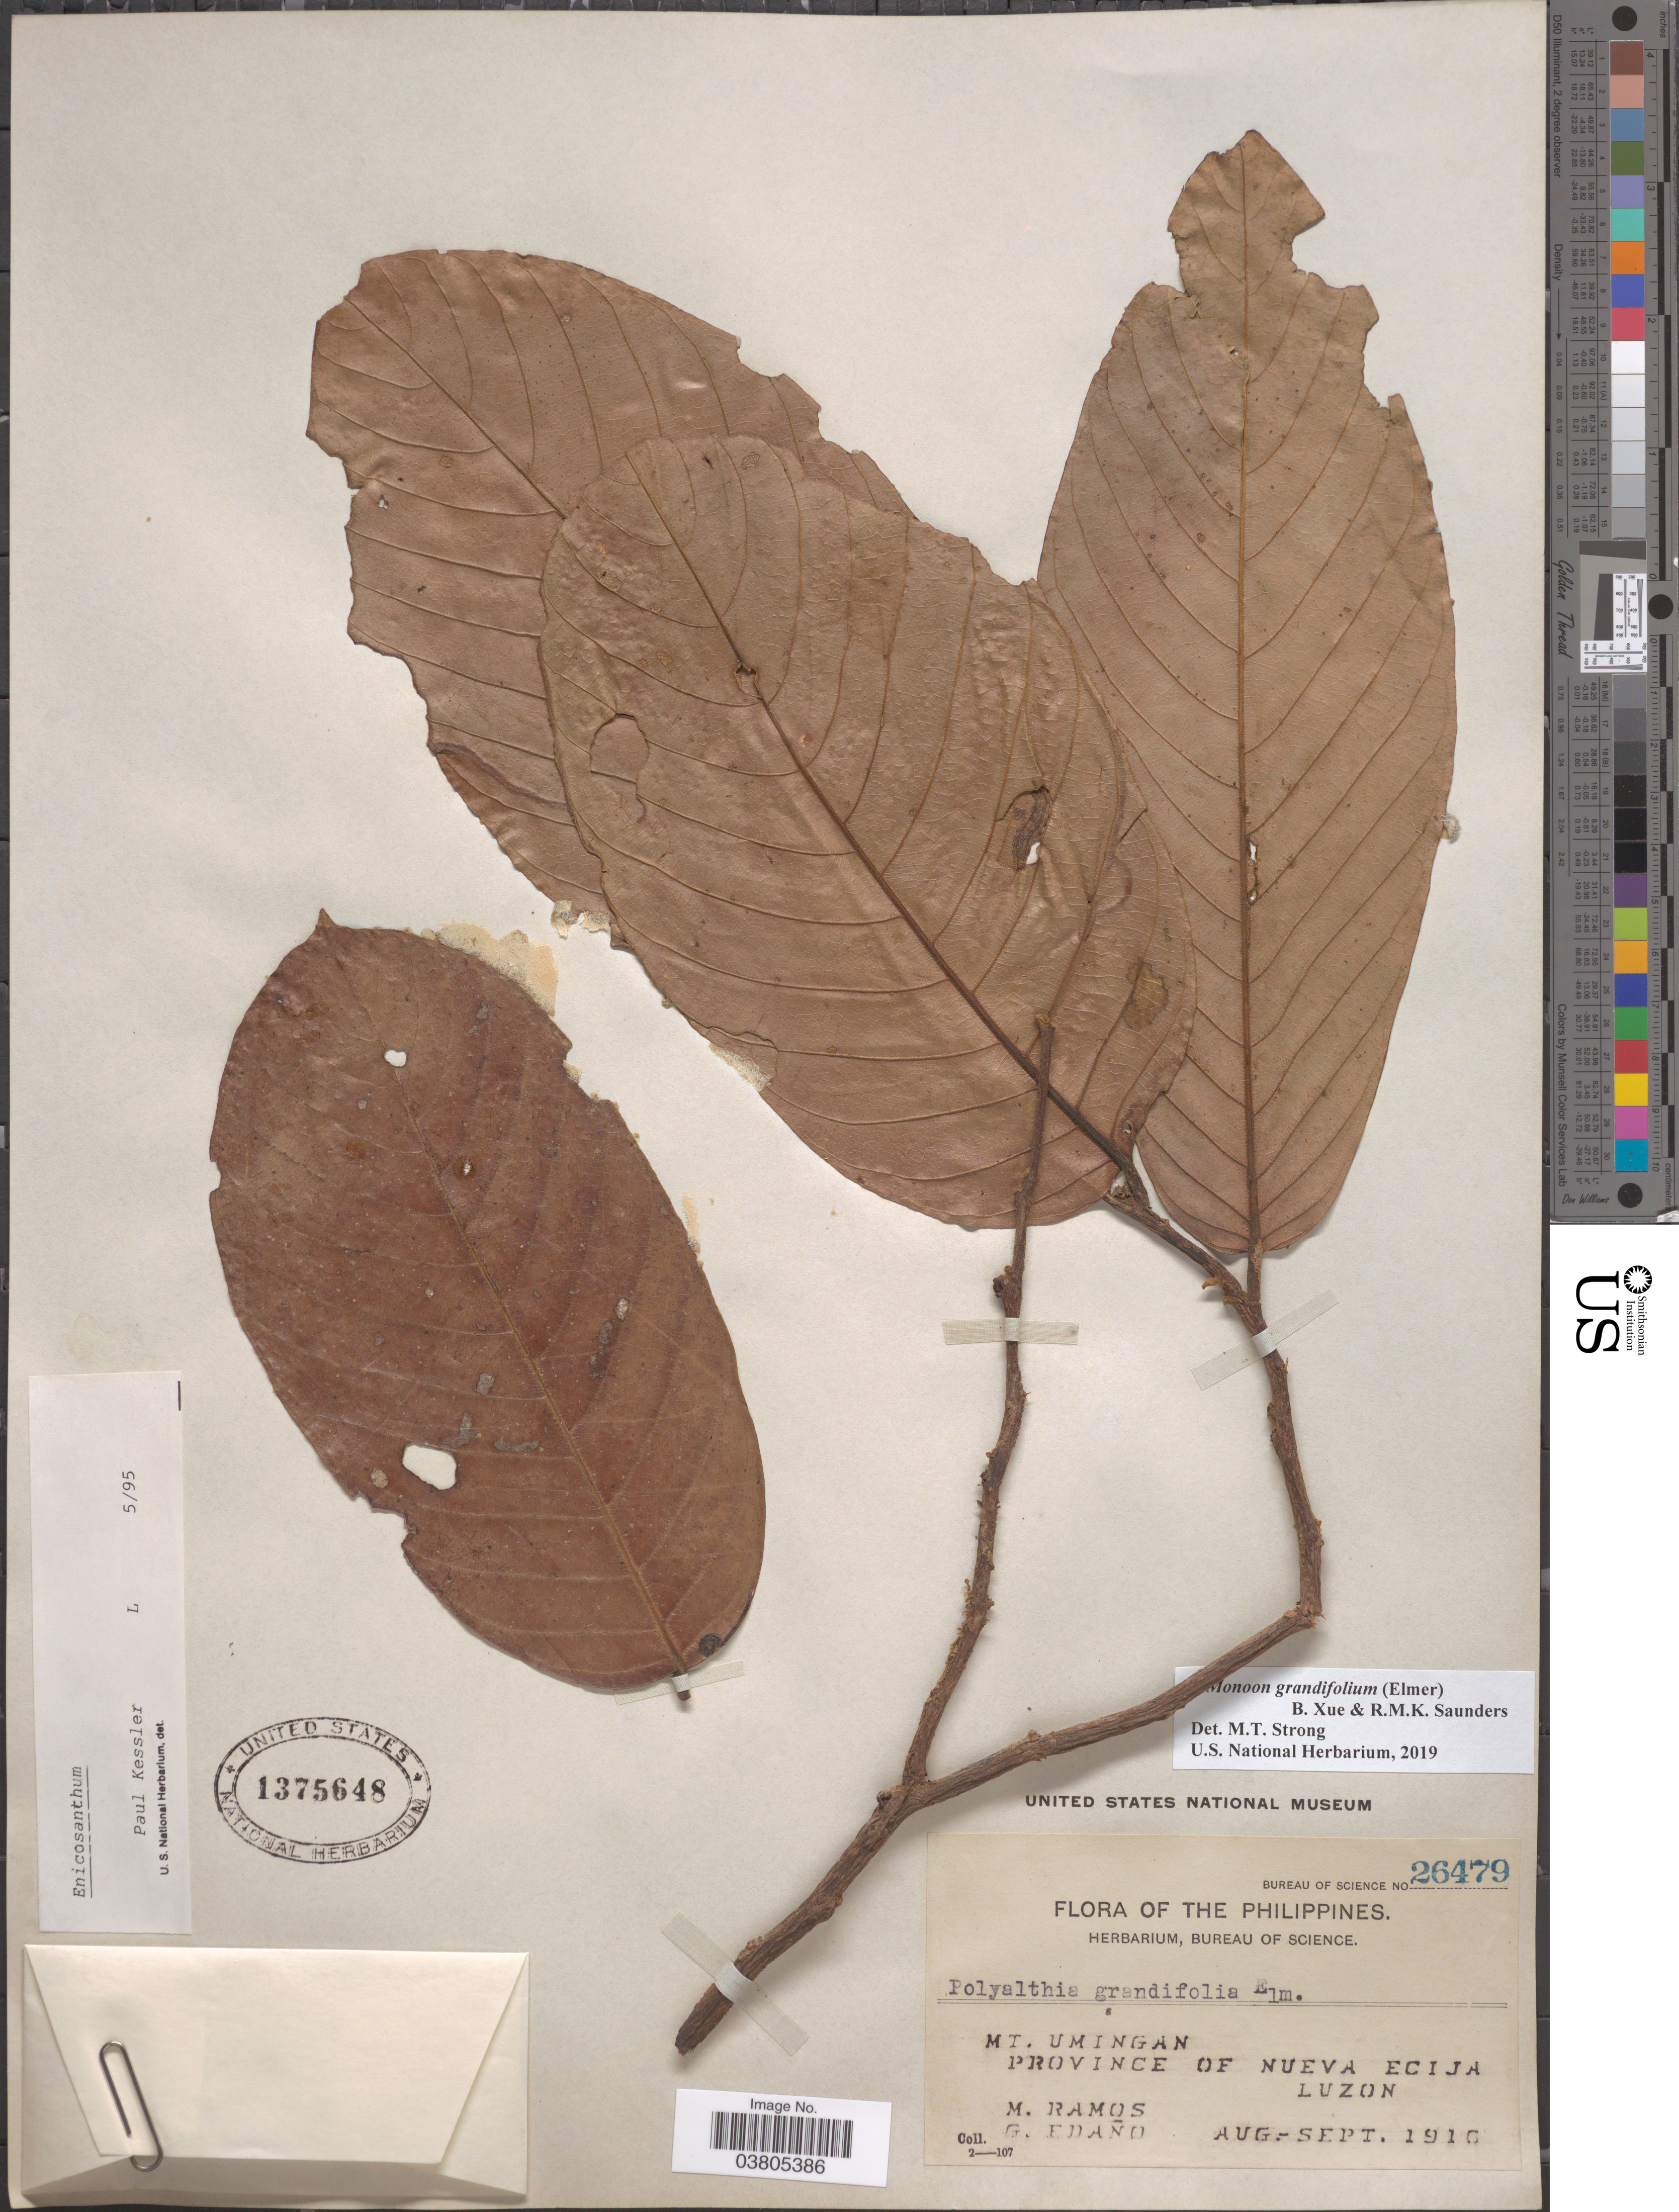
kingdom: Plantae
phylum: Tracheophyta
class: Magnoliopsida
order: Magnoliales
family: Annonaceae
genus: Monoon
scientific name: Monoon grandifolium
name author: (Elmer) B. Xue & R.M.K. Saunders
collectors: M. Ramos & G. Edaño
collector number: Bureau of Science 26479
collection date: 1916-08/1916-09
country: Philippines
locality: Mt. Umingan, Province of Nueva Ecija, Luzon.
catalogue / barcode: US 1375648